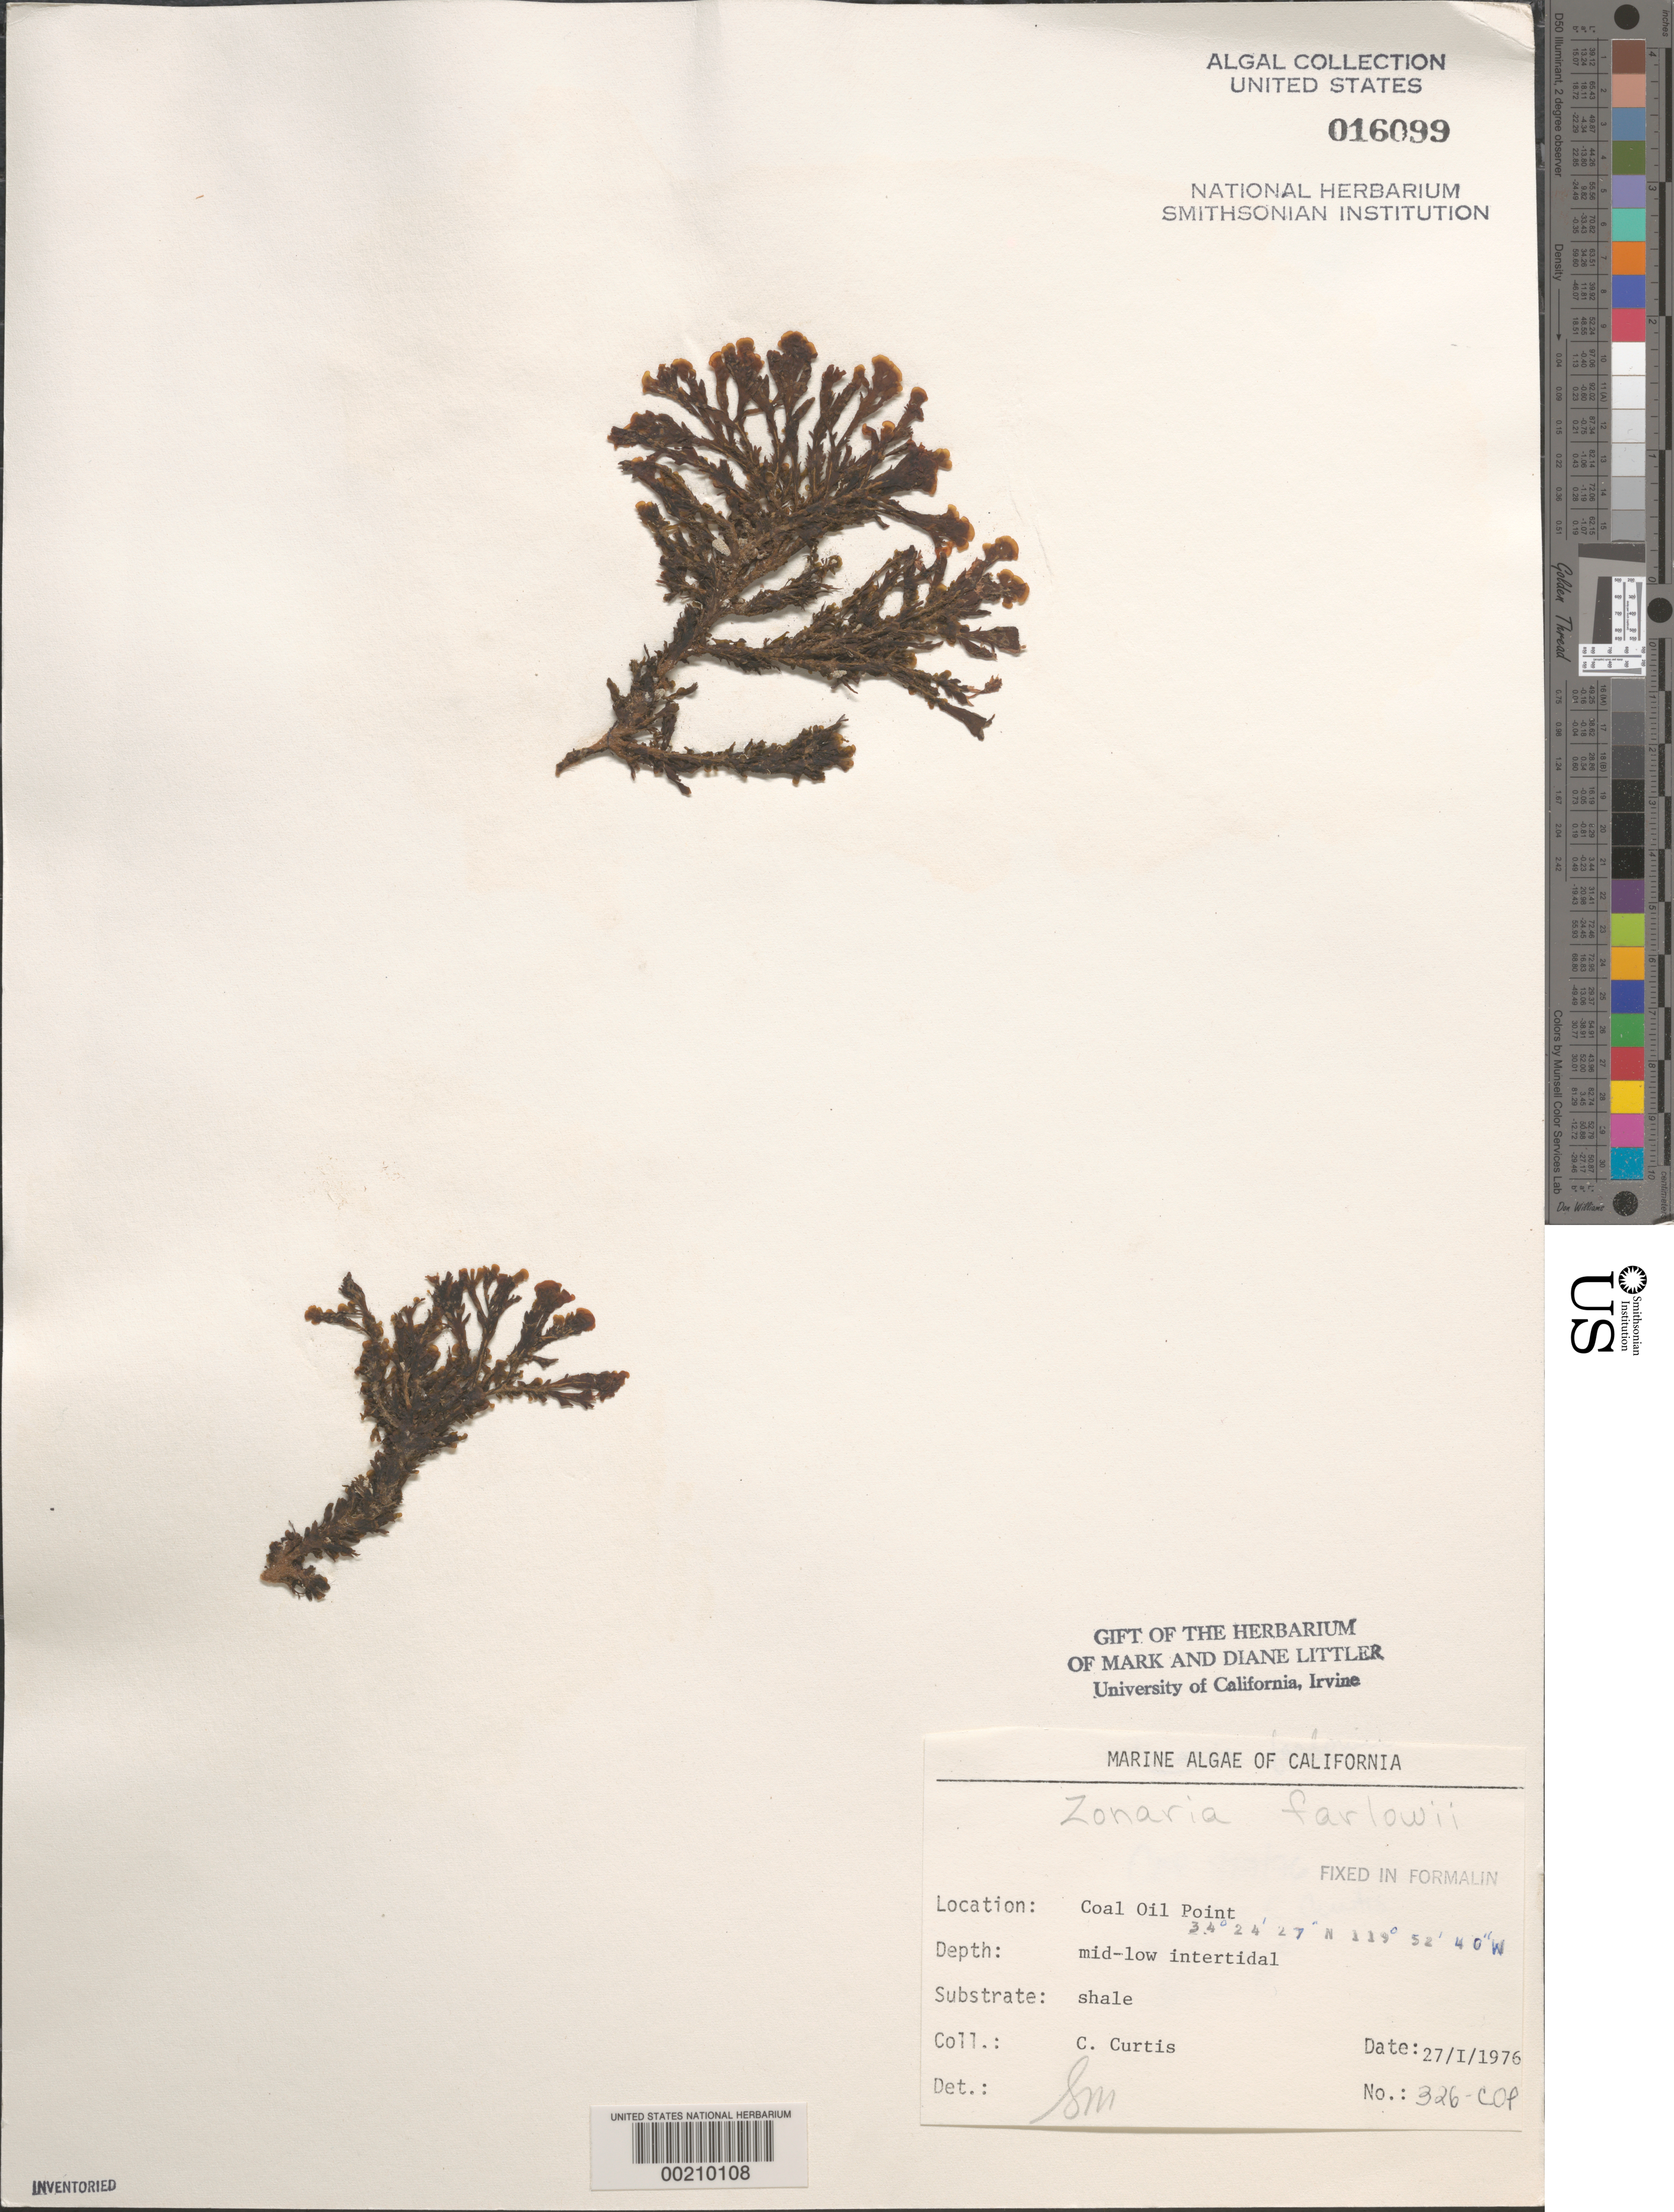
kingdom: Chromista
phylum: Ochrophyta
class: Phaeophyceae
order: Dictyotales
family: Dictyotaceae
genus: Zonaria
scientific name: Zonaria farlowii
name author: Setch. & N.L. Gardner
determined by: Murray, S. N.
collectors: C. Curtis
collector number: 326-cop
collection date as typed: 27 Jan 1976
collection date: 1976-01-27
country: United States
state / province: California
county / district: Santa Barbara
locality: Coal Oil Point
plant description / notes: BLM-SOCALBIGHT Rocky Intertidal Survey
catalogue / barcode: US 16099